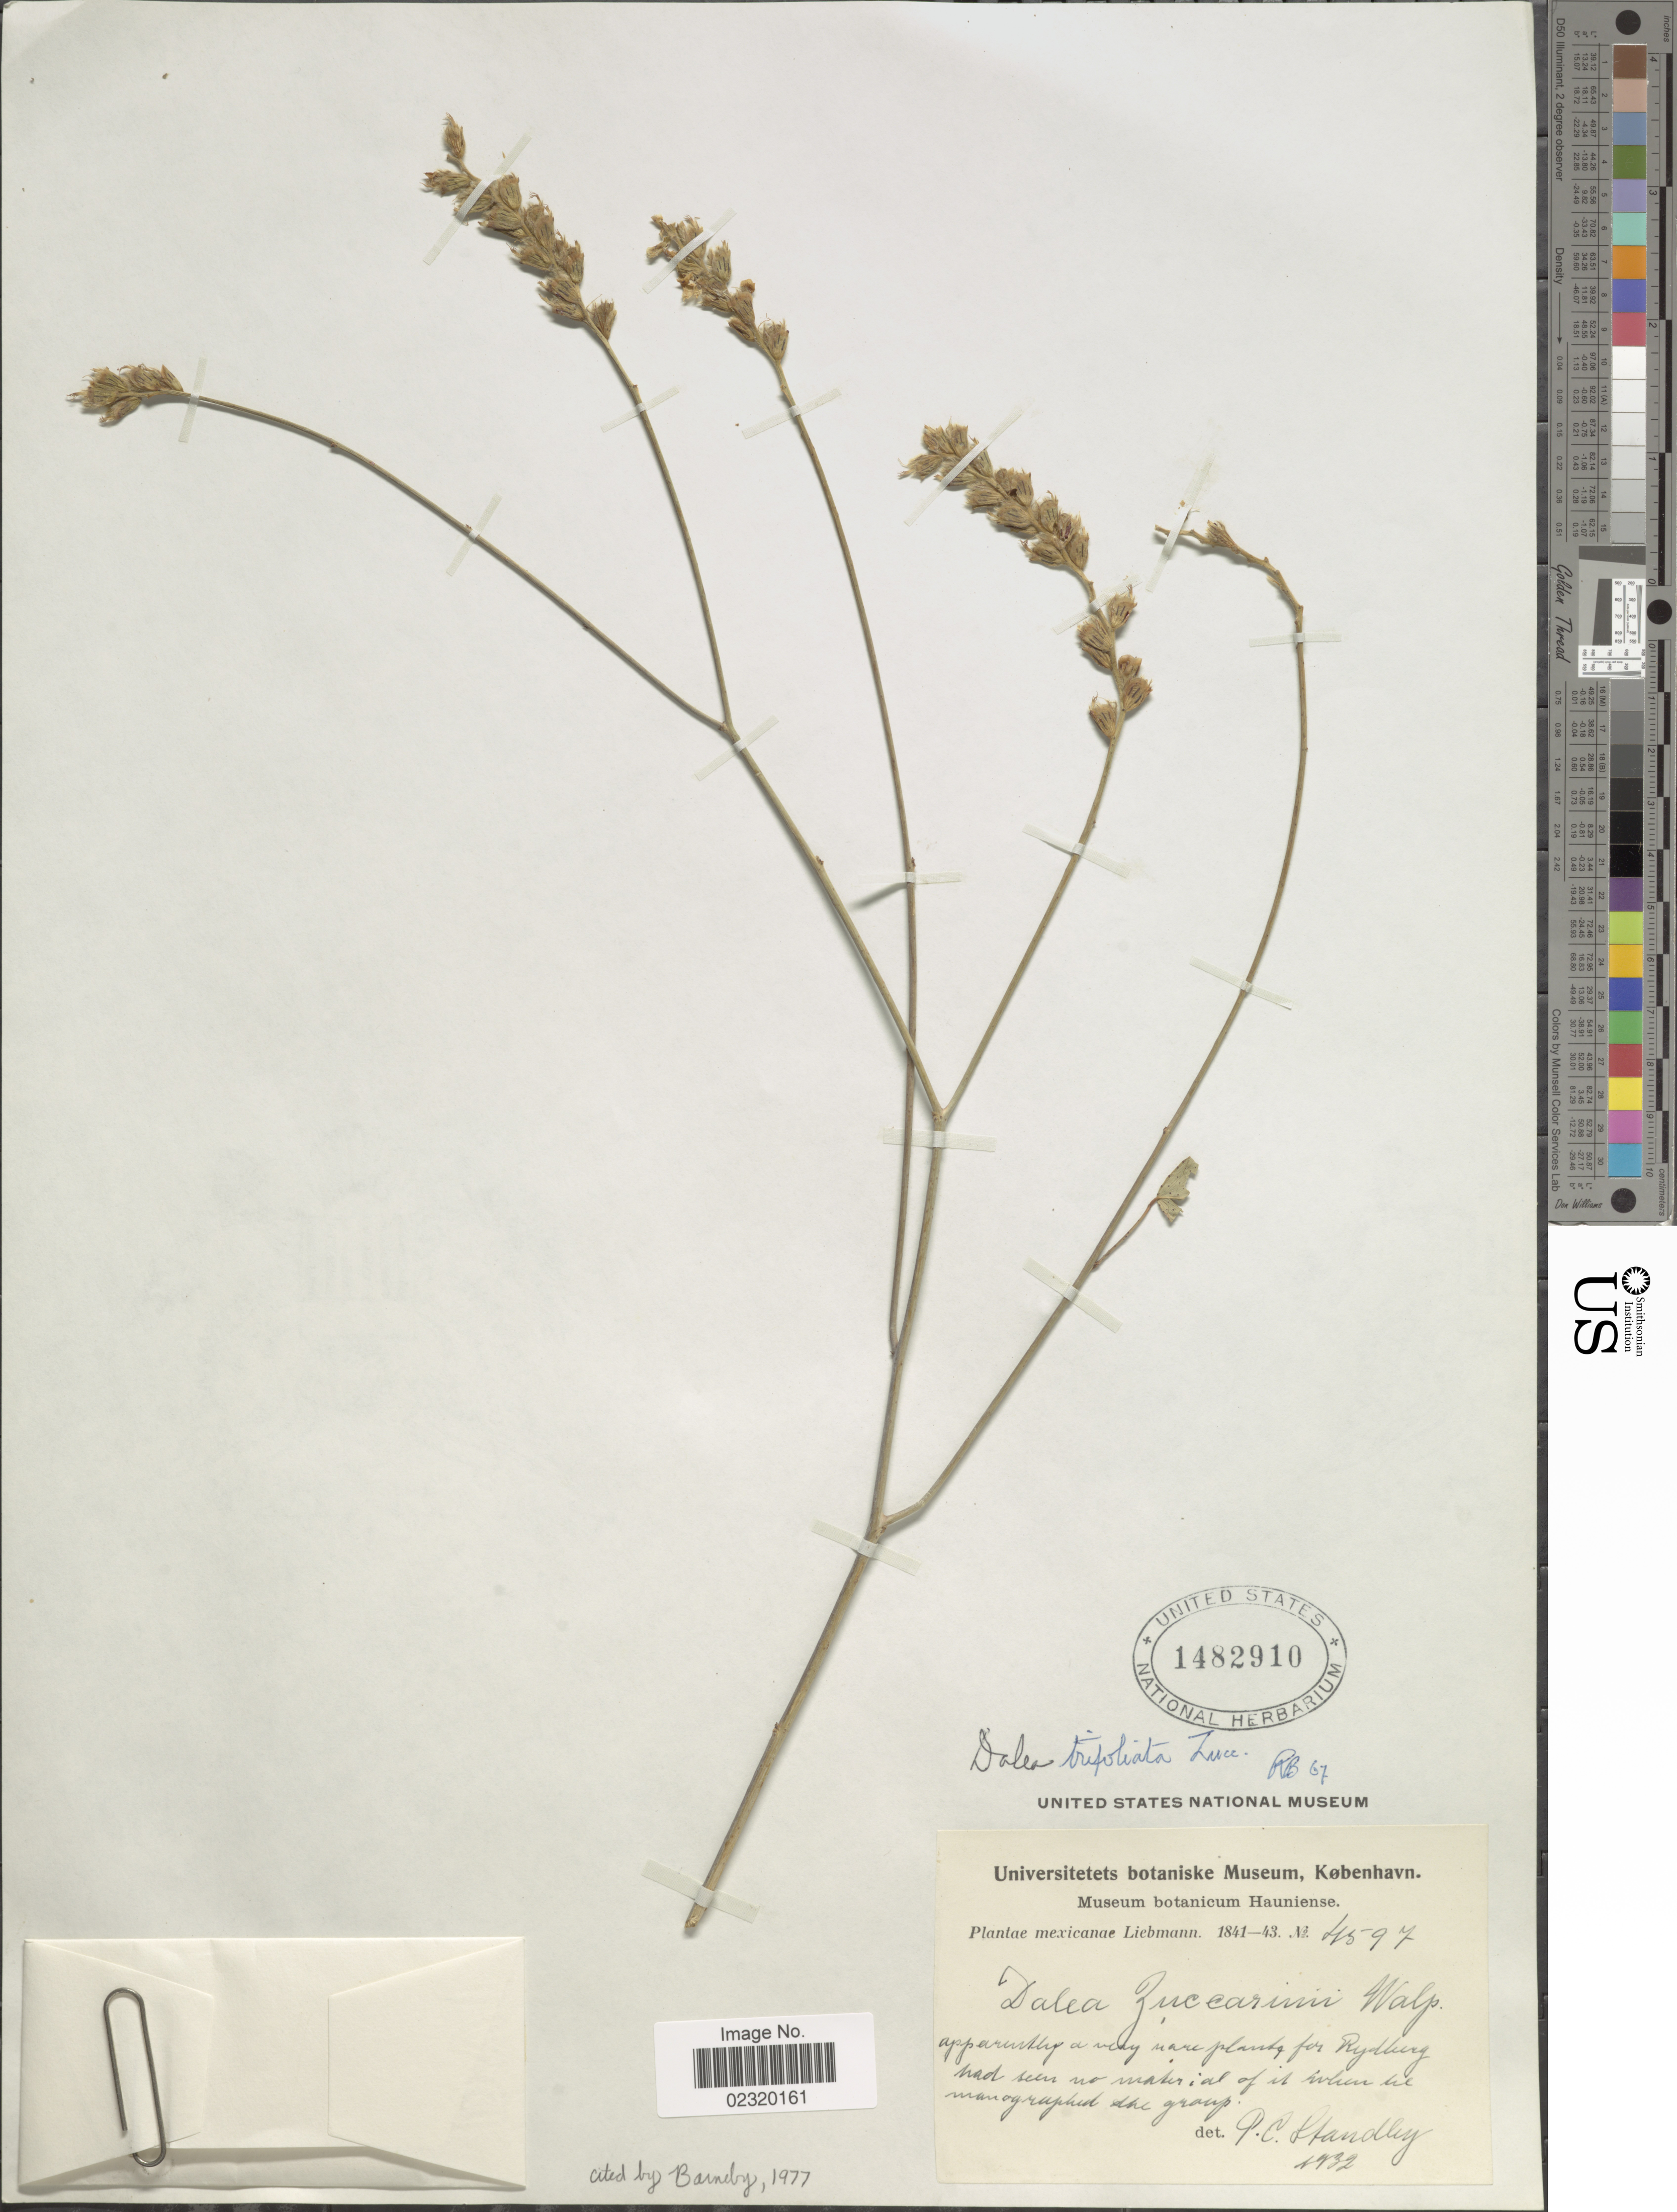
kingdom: Plantae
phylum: Tracheophyta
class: Magnoliopsida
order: Fabales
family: Fabaceae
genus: Dalea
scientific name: Dalea trifoliata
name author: Zucc.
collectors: Liebmann, --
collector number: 4597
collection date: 1841/1843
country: Mexico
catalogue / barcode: US 1482910